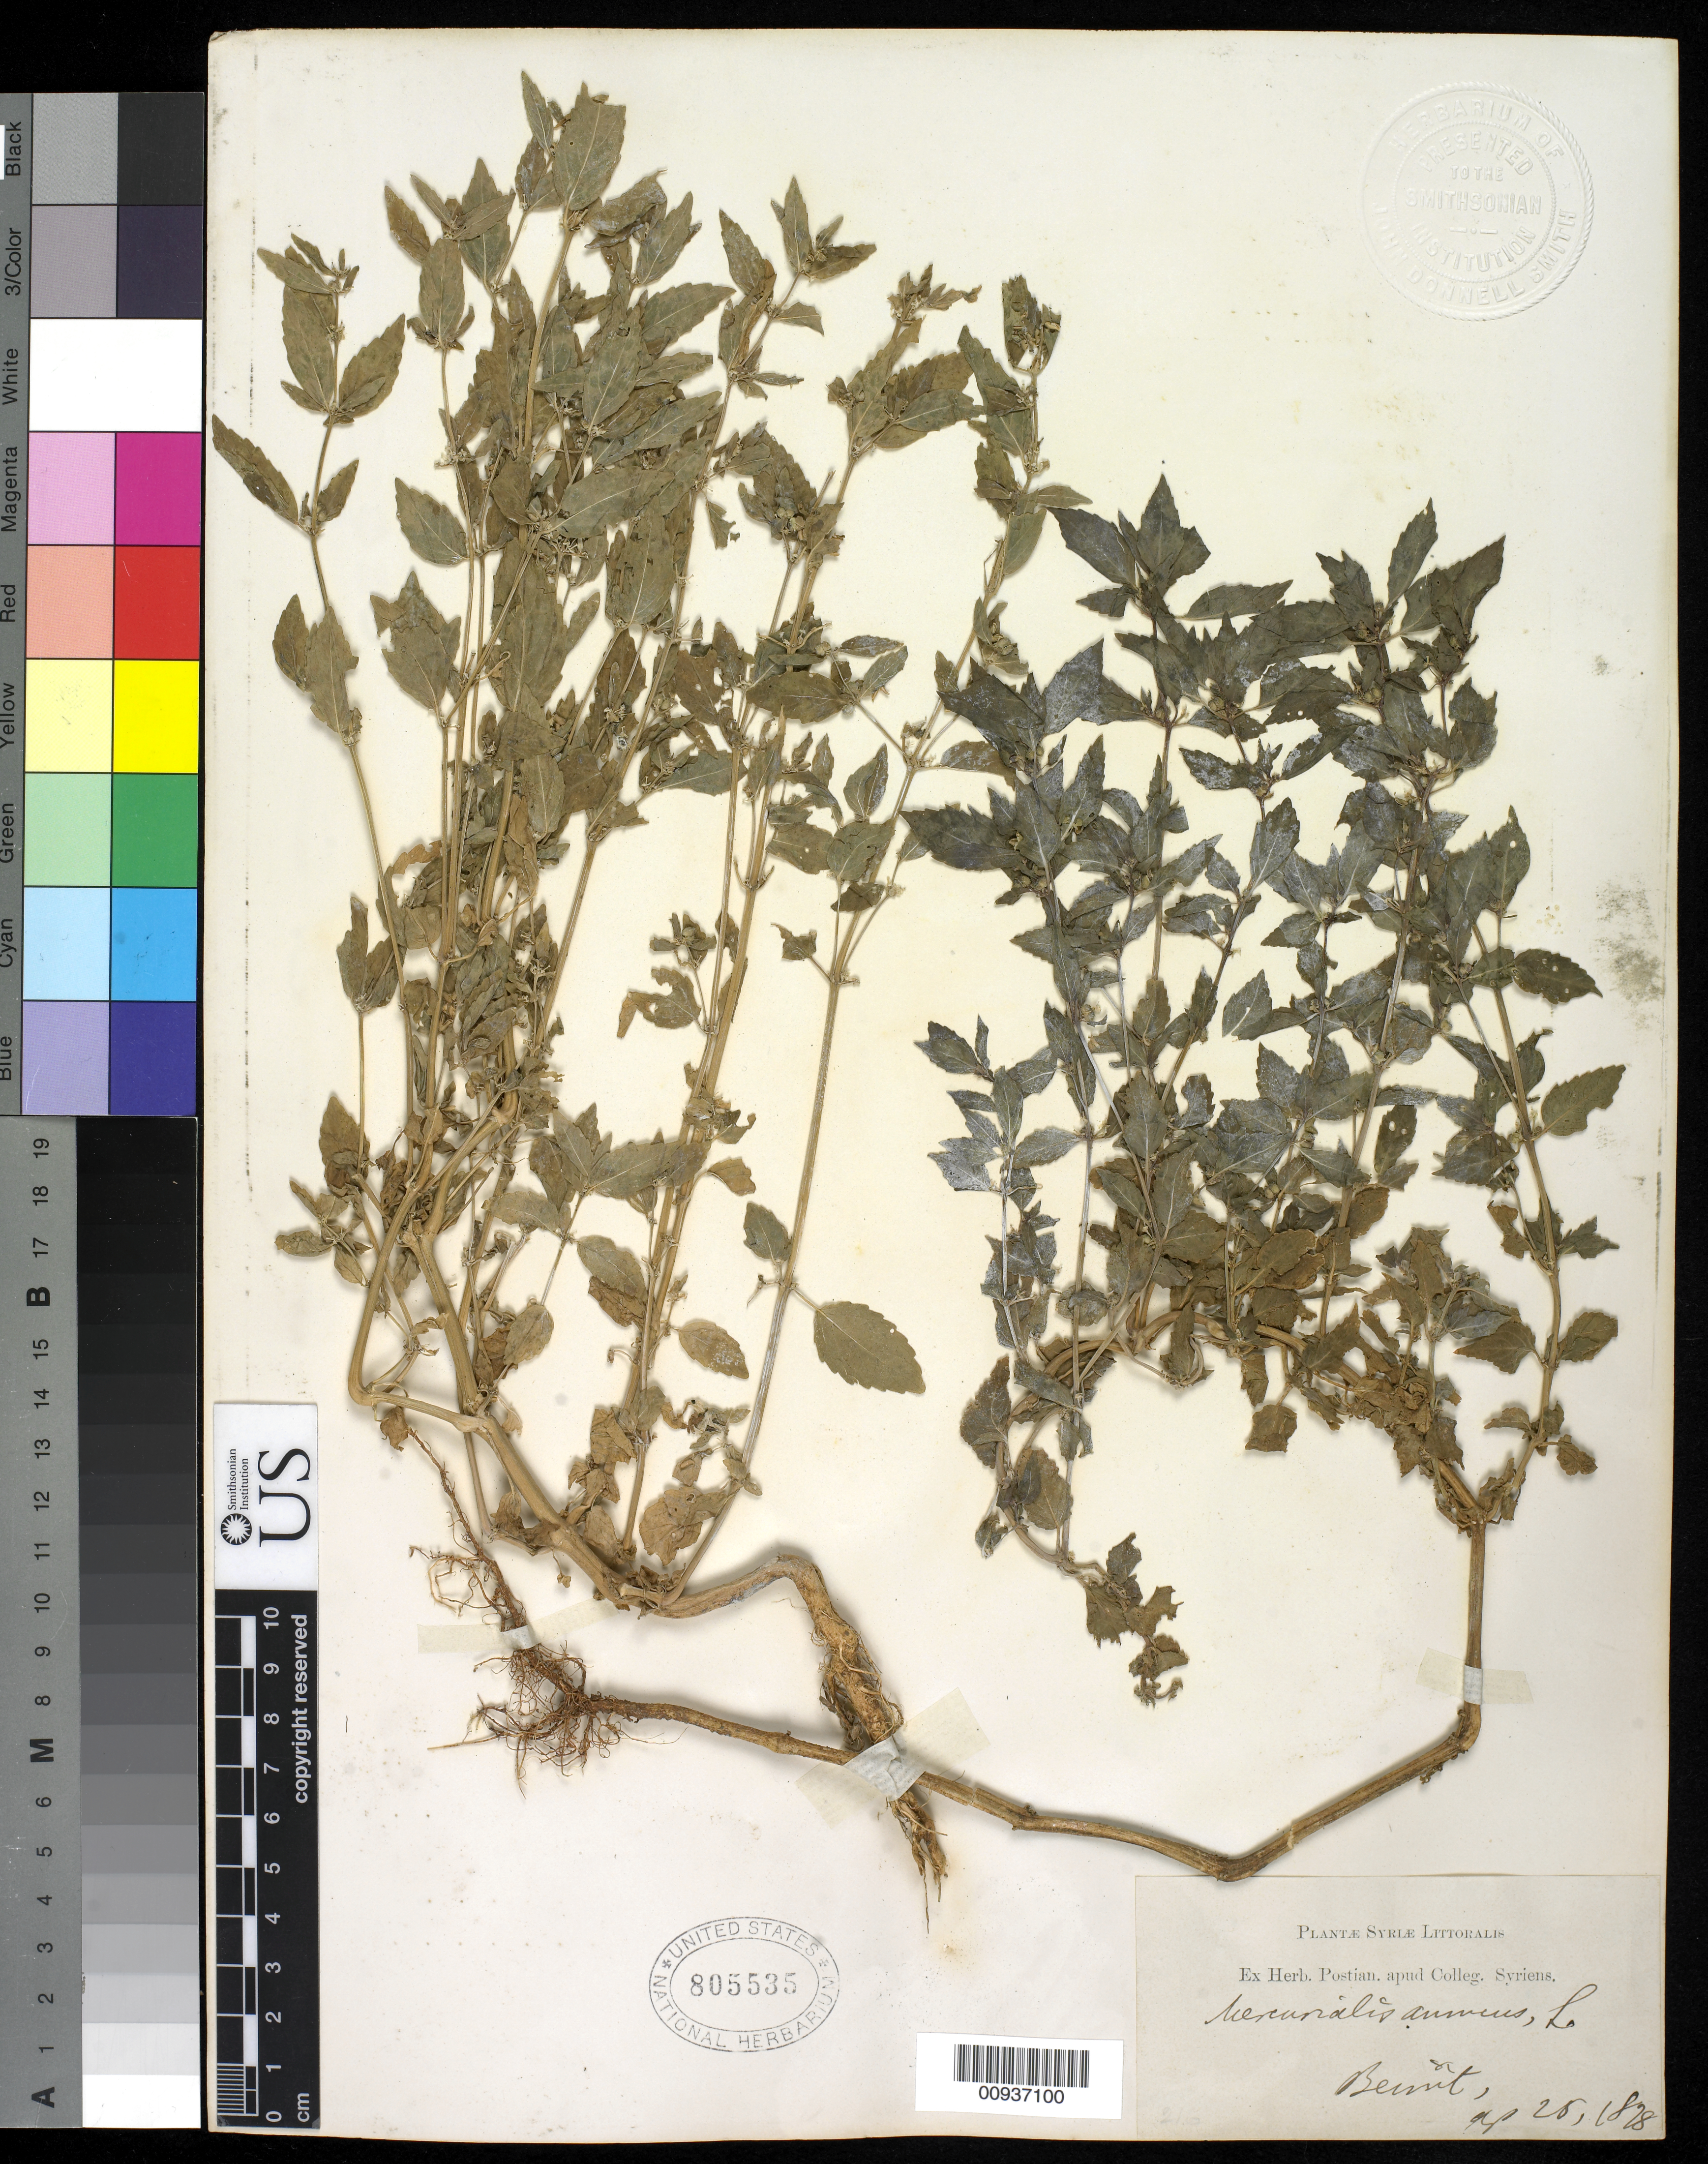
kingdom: Plantae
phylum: Tracheophyta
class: Magnoliopsida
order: Malpighiales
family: Euphorbiaceae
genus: Mercurialis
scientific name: Mercurialis annua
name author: L.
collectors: -. Postian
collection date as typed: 28 --- 1828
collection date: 1828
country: Lebanon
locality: Beirut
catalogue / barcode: US 805535